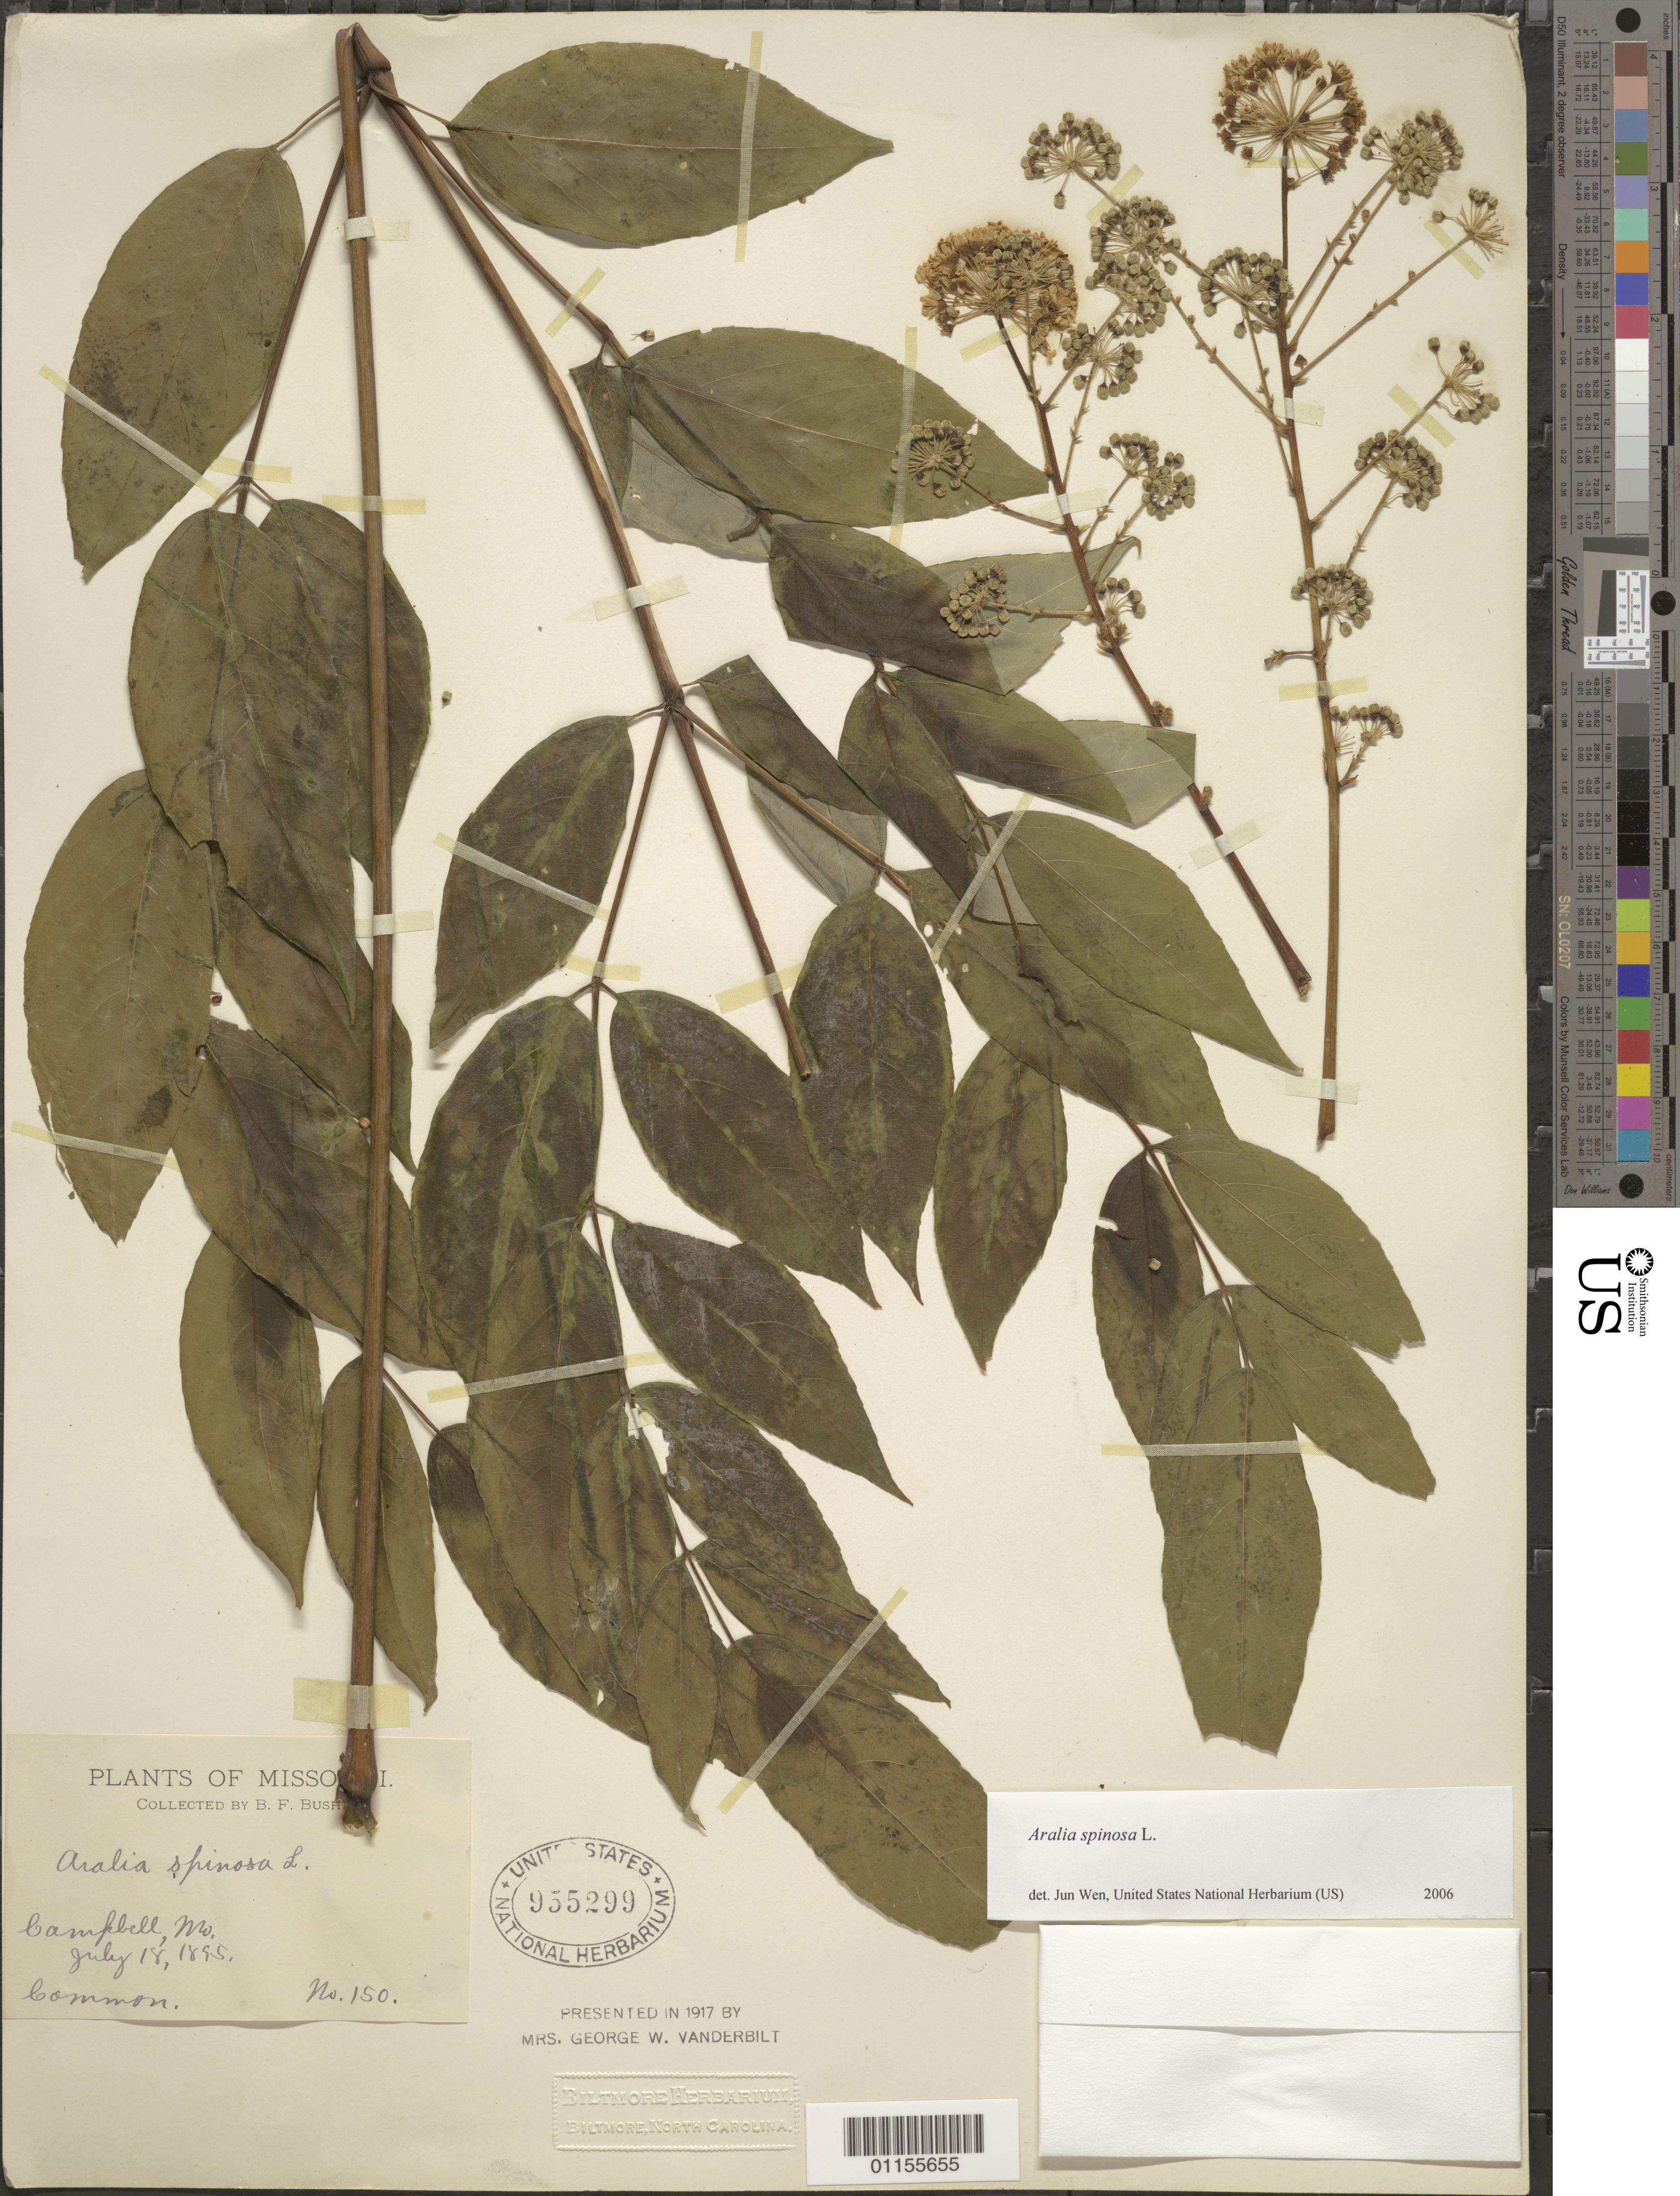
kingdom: Plantae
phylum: Tracheophyta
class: Magnoliopsida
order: Apiales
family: Araliaceae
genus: Aralia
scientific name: Aralia spinosa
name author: L.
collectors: B. F. Bush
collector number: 150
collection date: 1895-07-18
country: United States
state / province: Missouri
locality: Campbell.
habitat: Common.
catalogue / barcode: US 955299